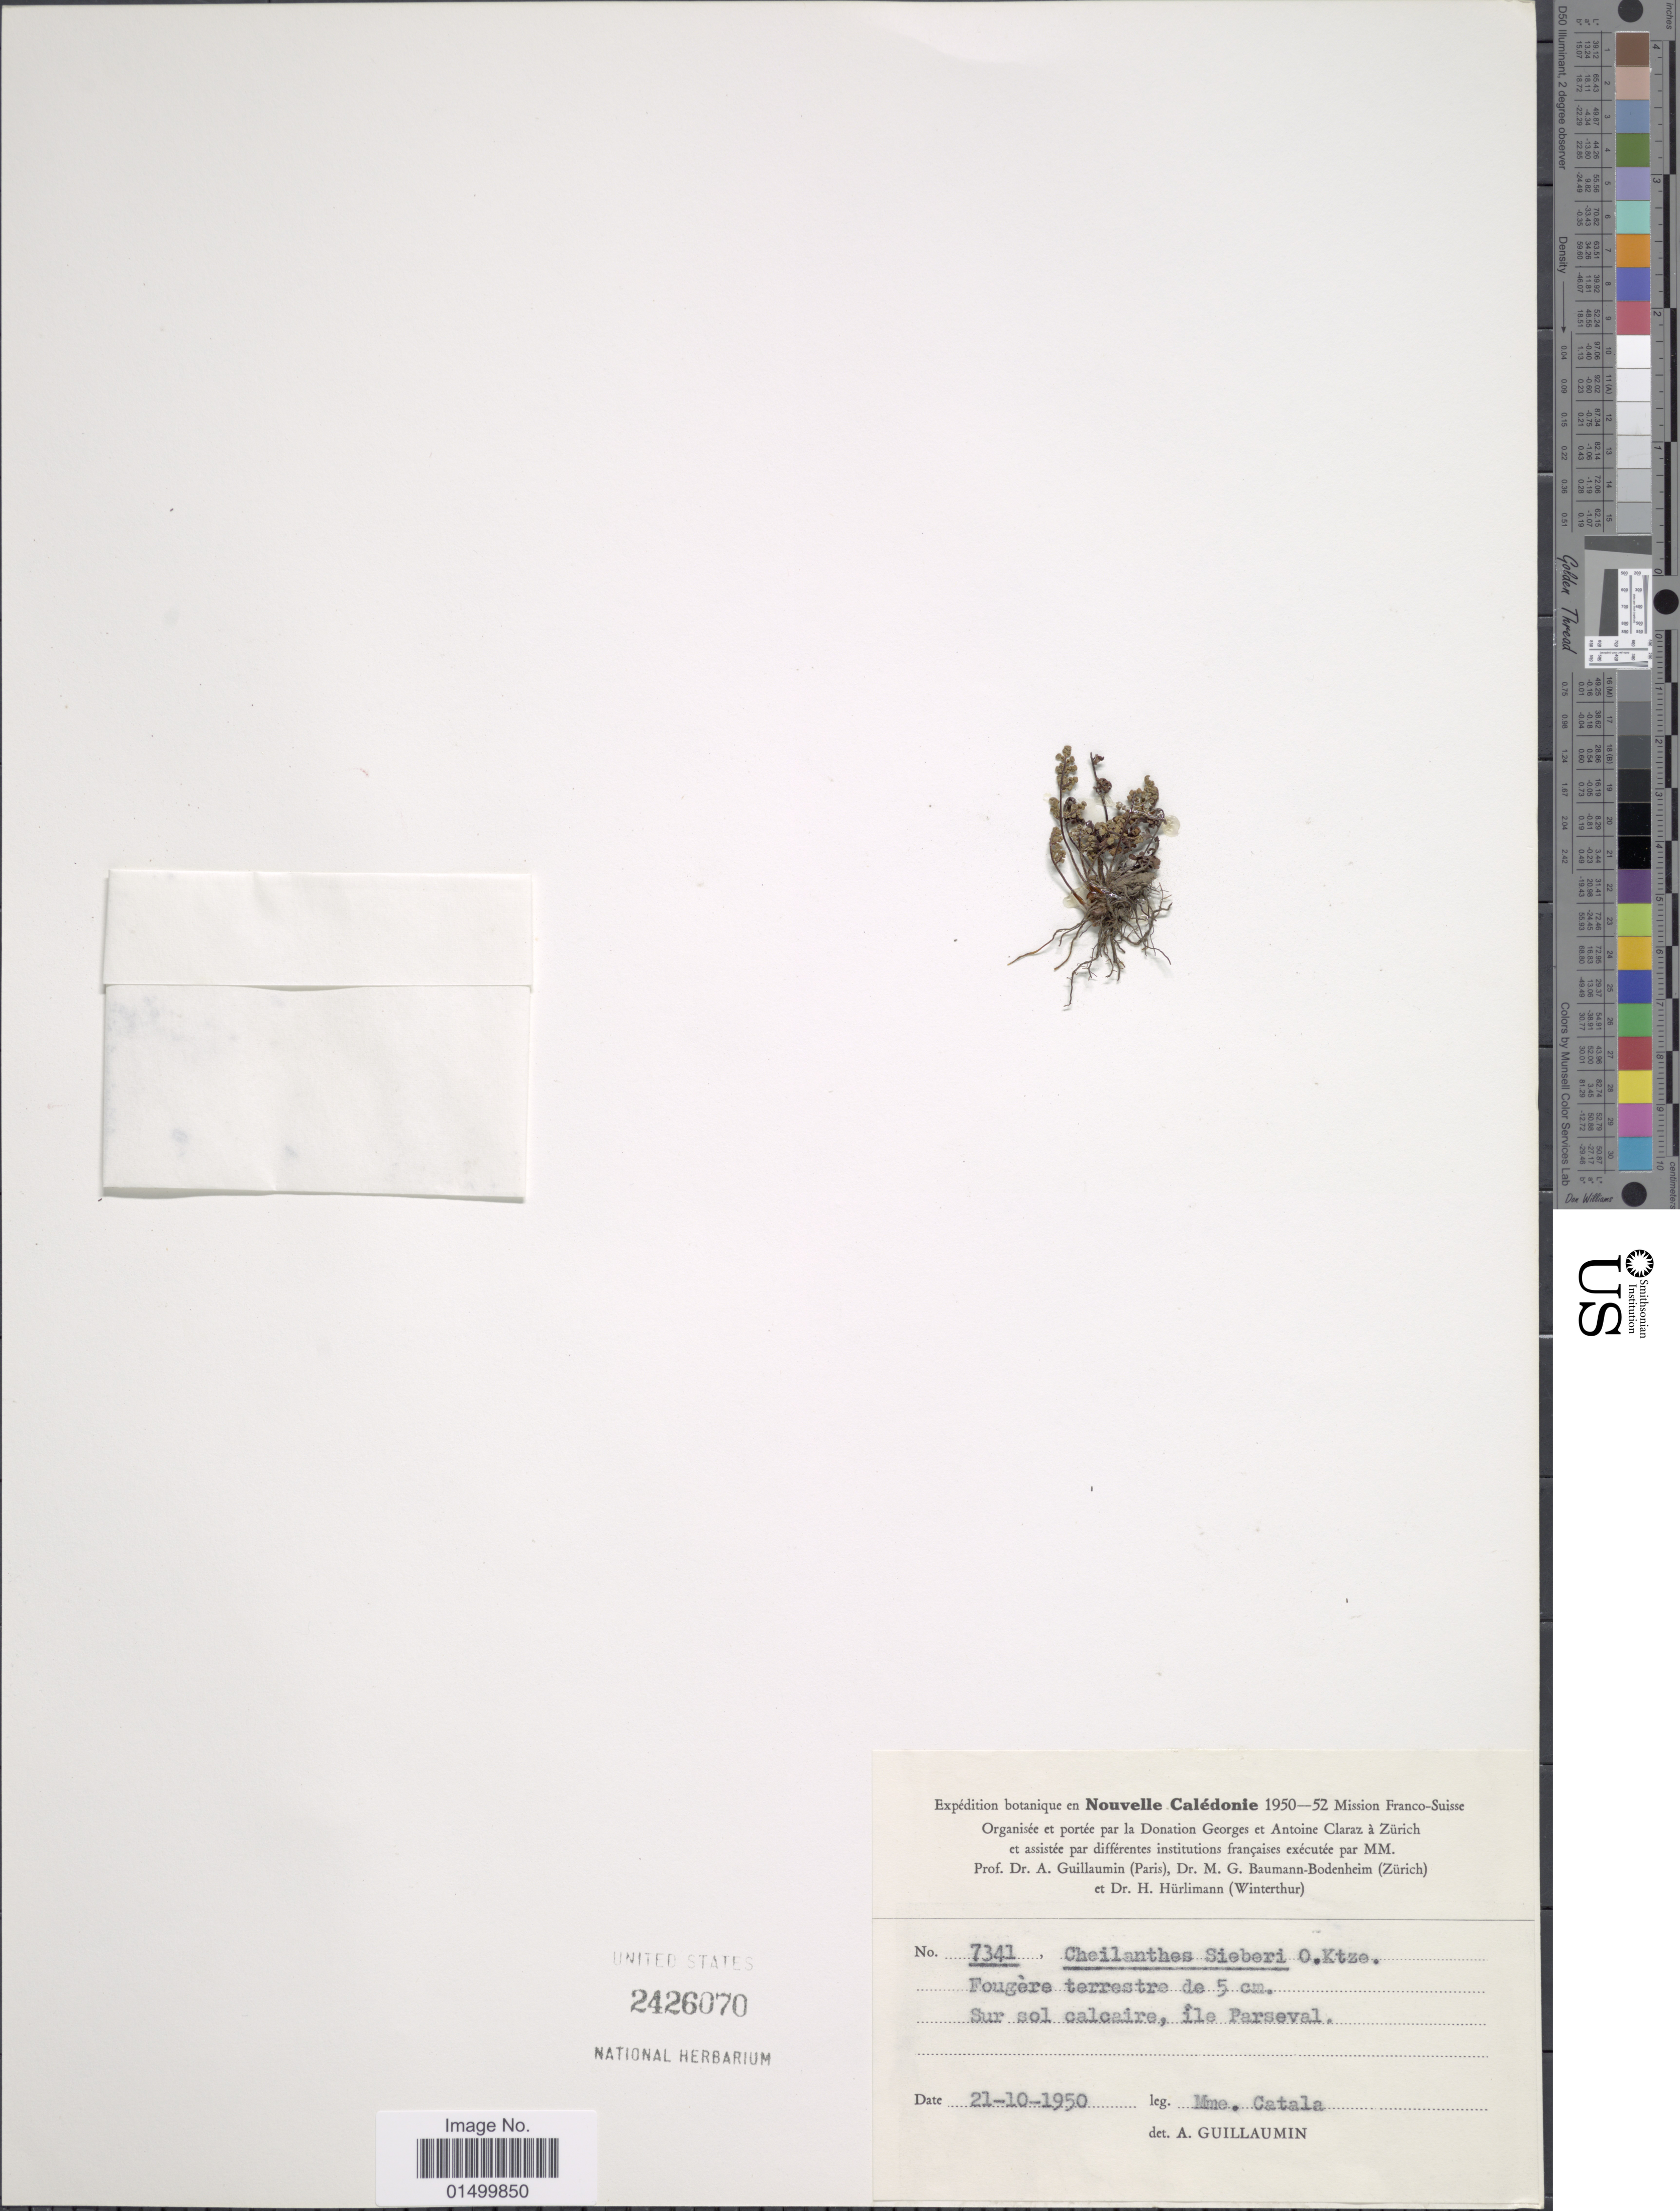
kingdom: Plantae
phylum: Tracheophyta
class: Polypodiopsida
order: Polypodiales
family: Pteridaceae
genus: Cheilanthes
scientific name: Cheilanthes humilis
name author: (G. Forst.) P.S. Green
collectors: R. Catala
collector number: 7341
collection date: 1950-10-21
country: New Caledonia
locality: Sur sol calaure, ile Parseval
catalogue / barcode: US 2426070